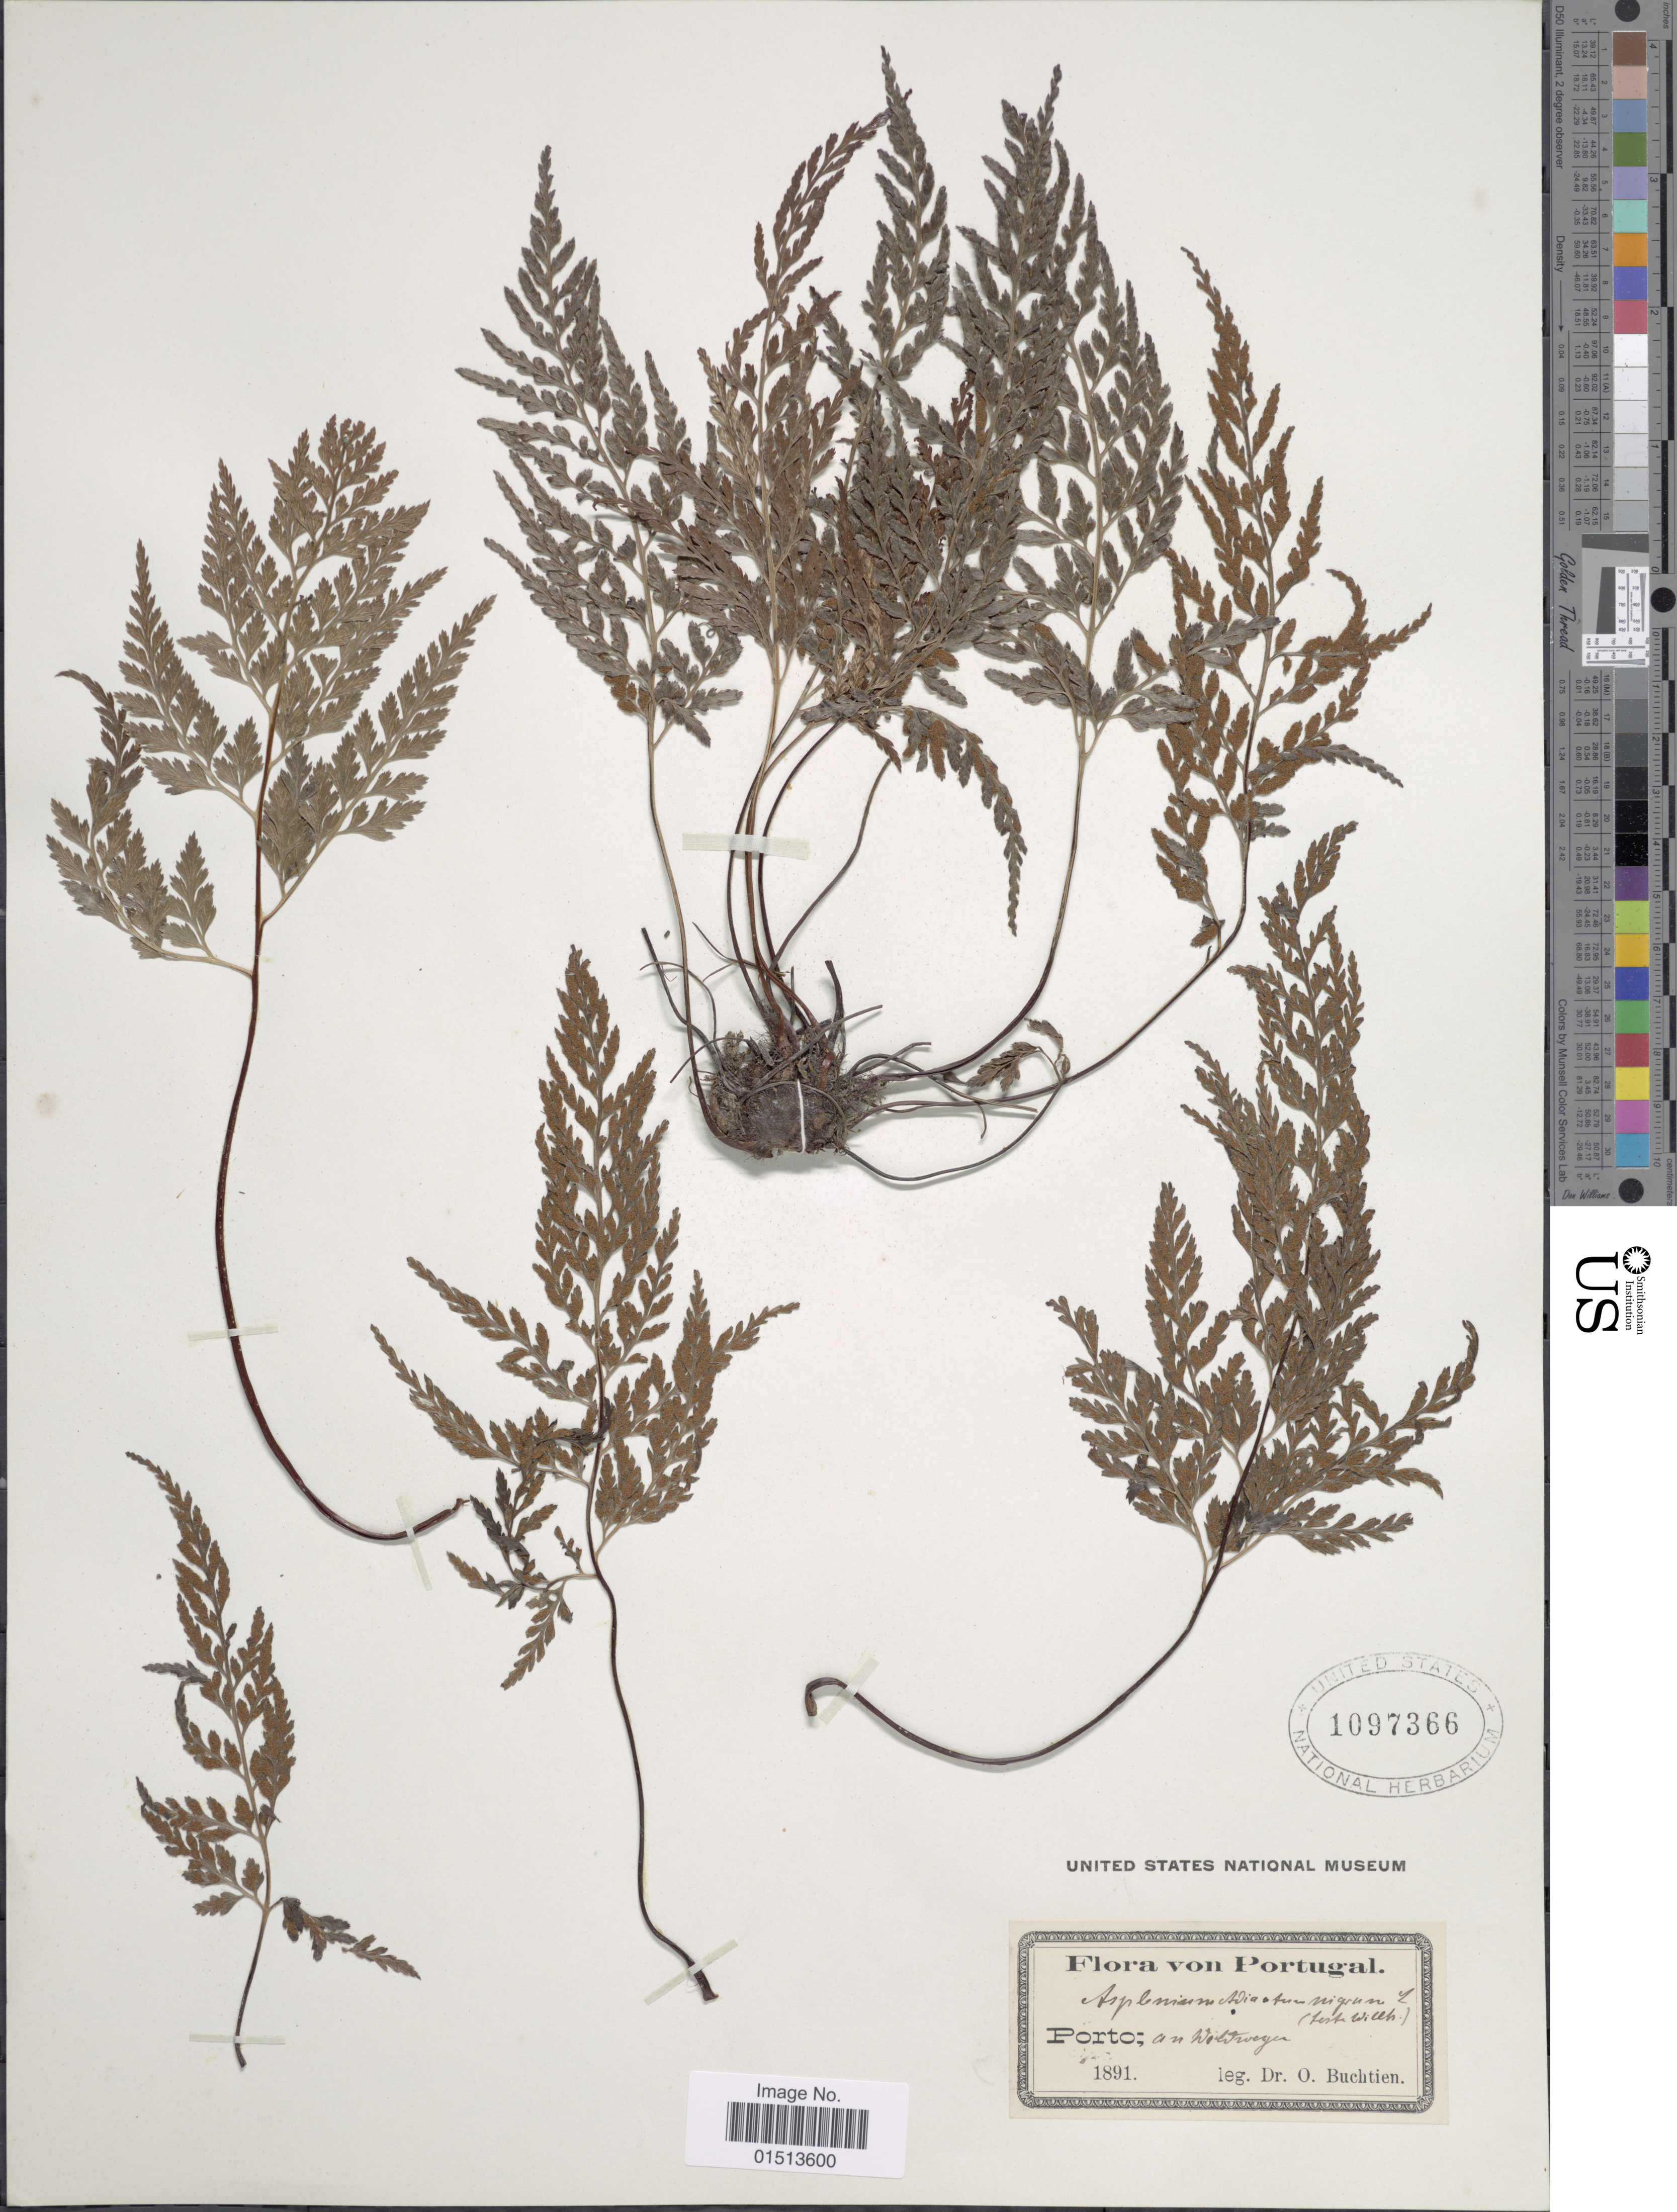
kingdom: Plantae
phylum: Tracheophyta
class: Polypodiopsida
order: Polypodiales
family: Aspleniaceae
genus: Asplenium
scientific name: Asplenium adiantum-nigrum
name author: L.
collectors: O. Buchtien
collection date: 1891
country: Portugal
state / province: Porto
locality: An Wiltwegen.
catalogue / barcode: US 1097366